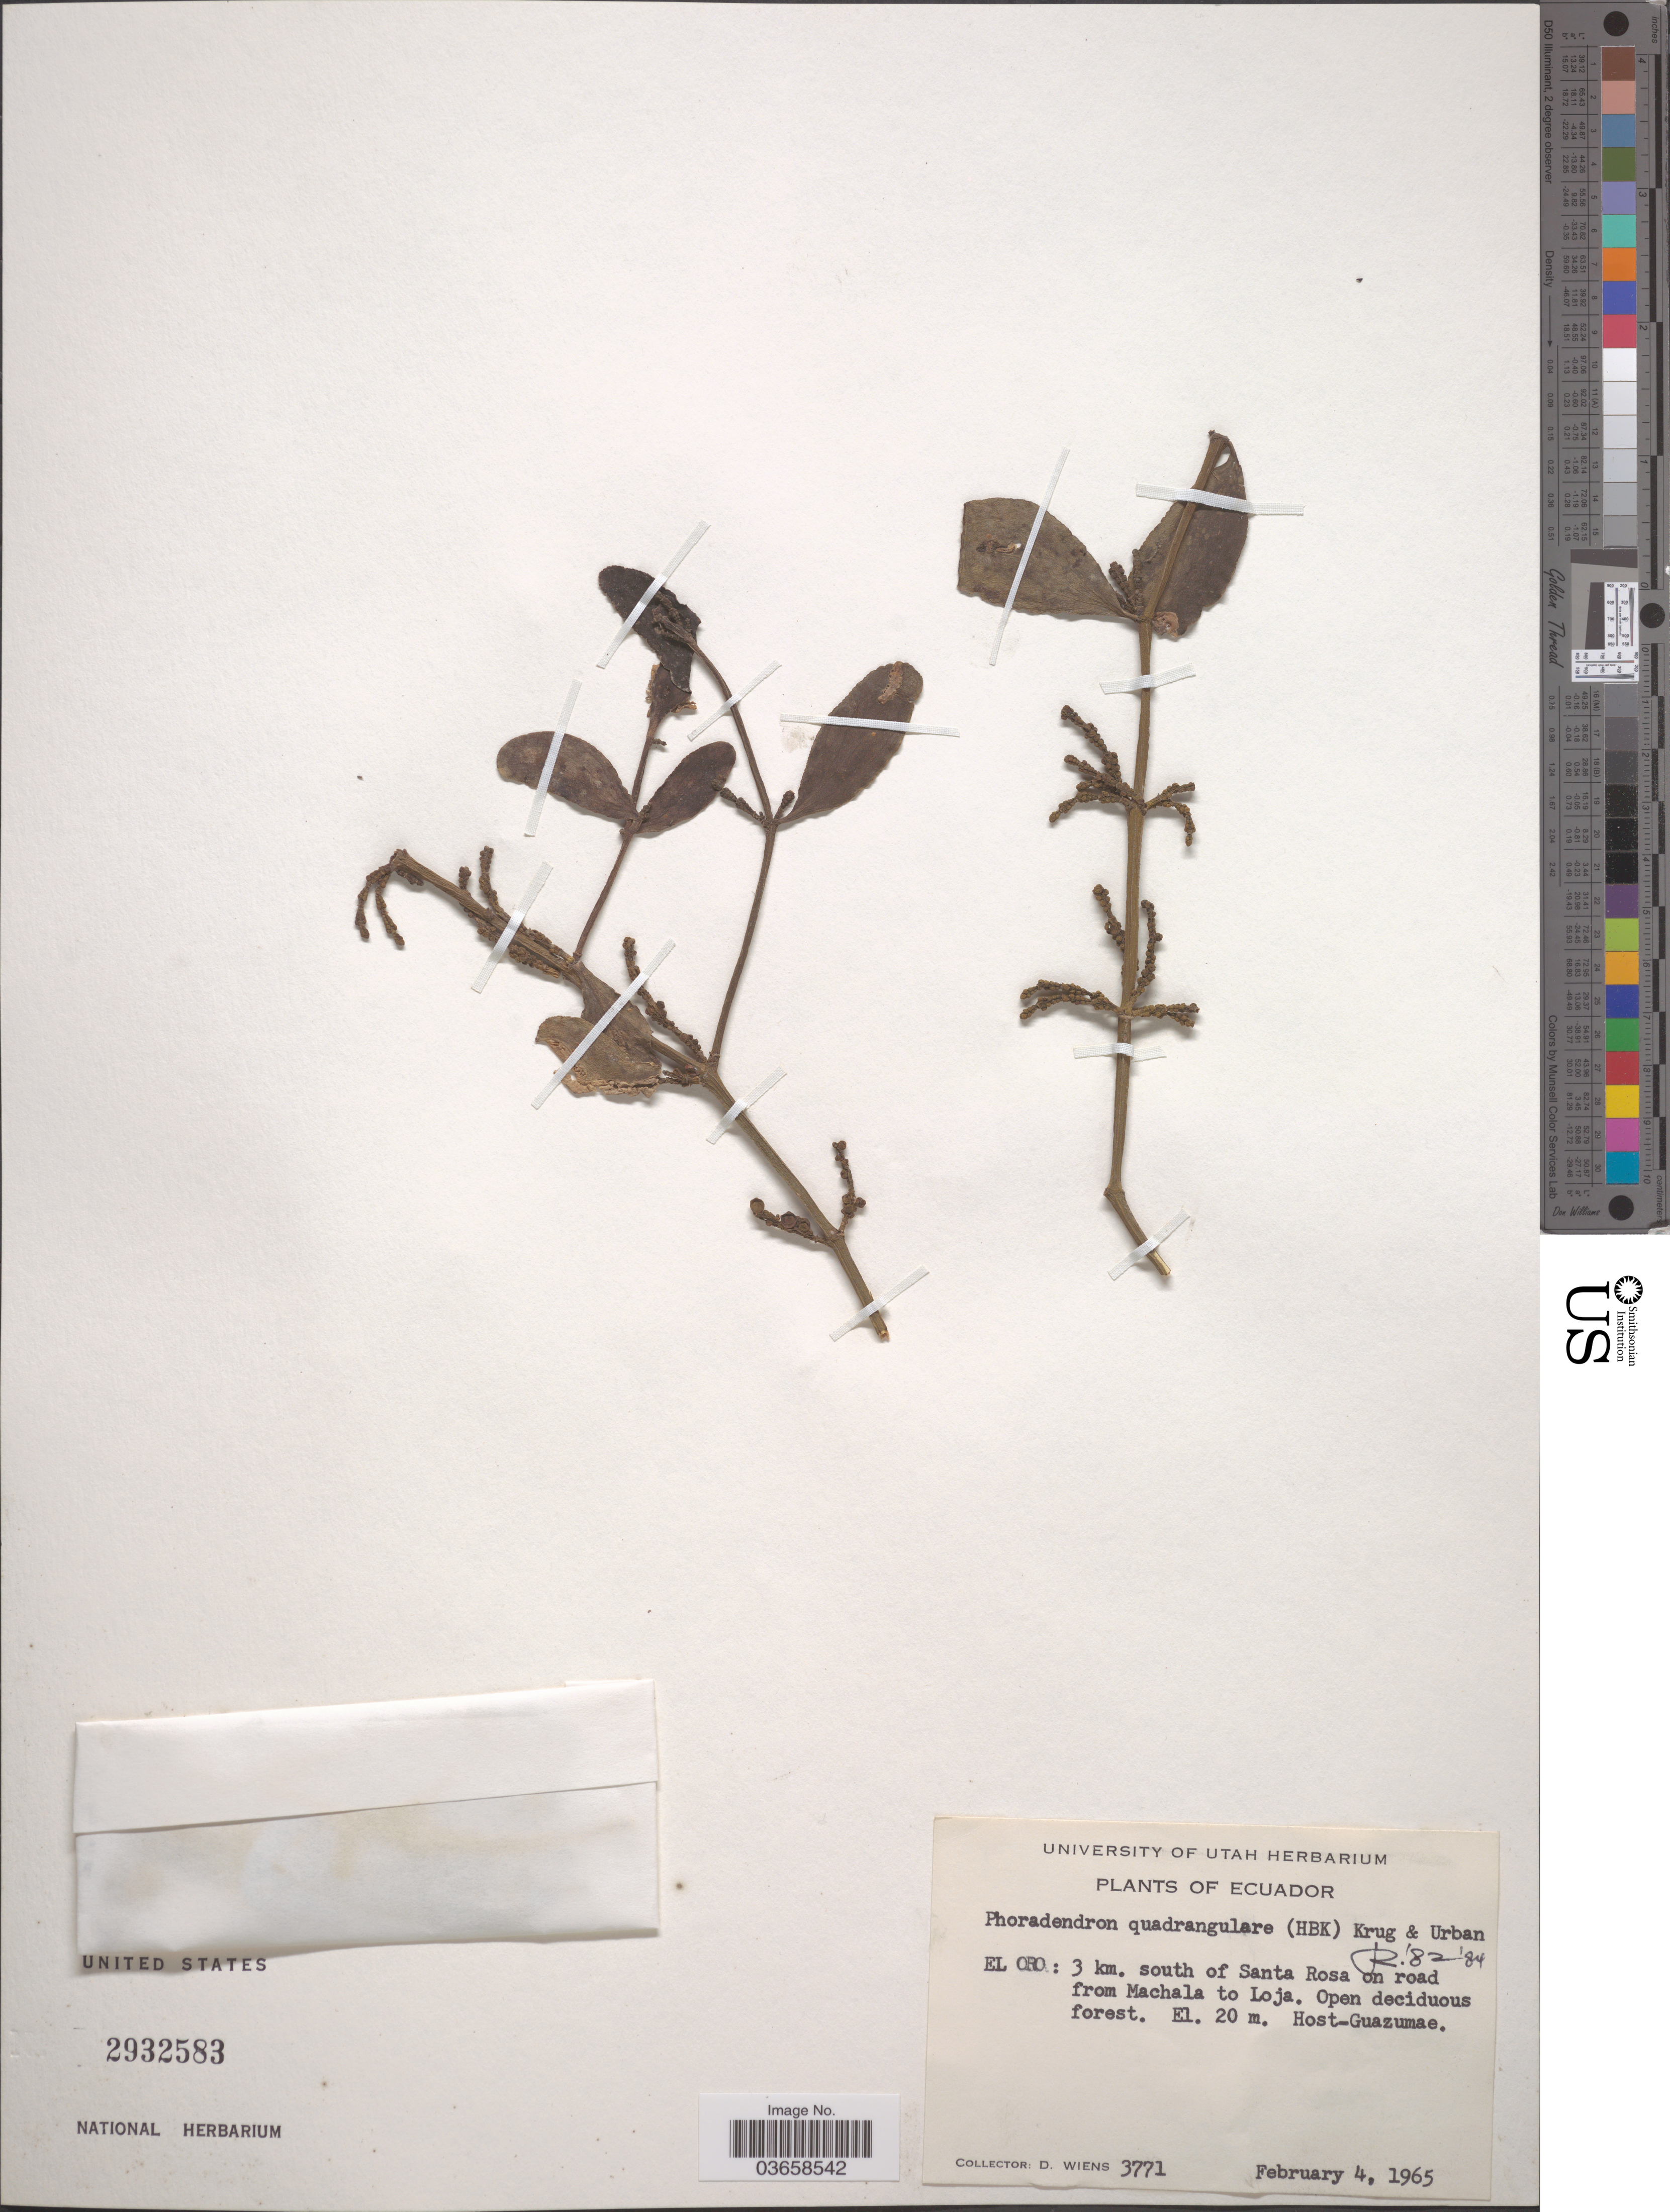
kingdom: Plantae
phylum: Tracheophyta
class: Magnoliopsida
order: Santalales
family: Viscaceae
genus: Phoradendron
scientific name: Phoradendron quadrangulare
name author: (Kunth) Griseb.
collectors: D. Wiens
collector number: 3771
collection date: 1965-02-04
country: Ecuador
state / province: El Oro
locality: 3 km. south of Santa Rosa on road from Machala to Loja.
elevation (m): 20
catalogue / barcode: US 2932583